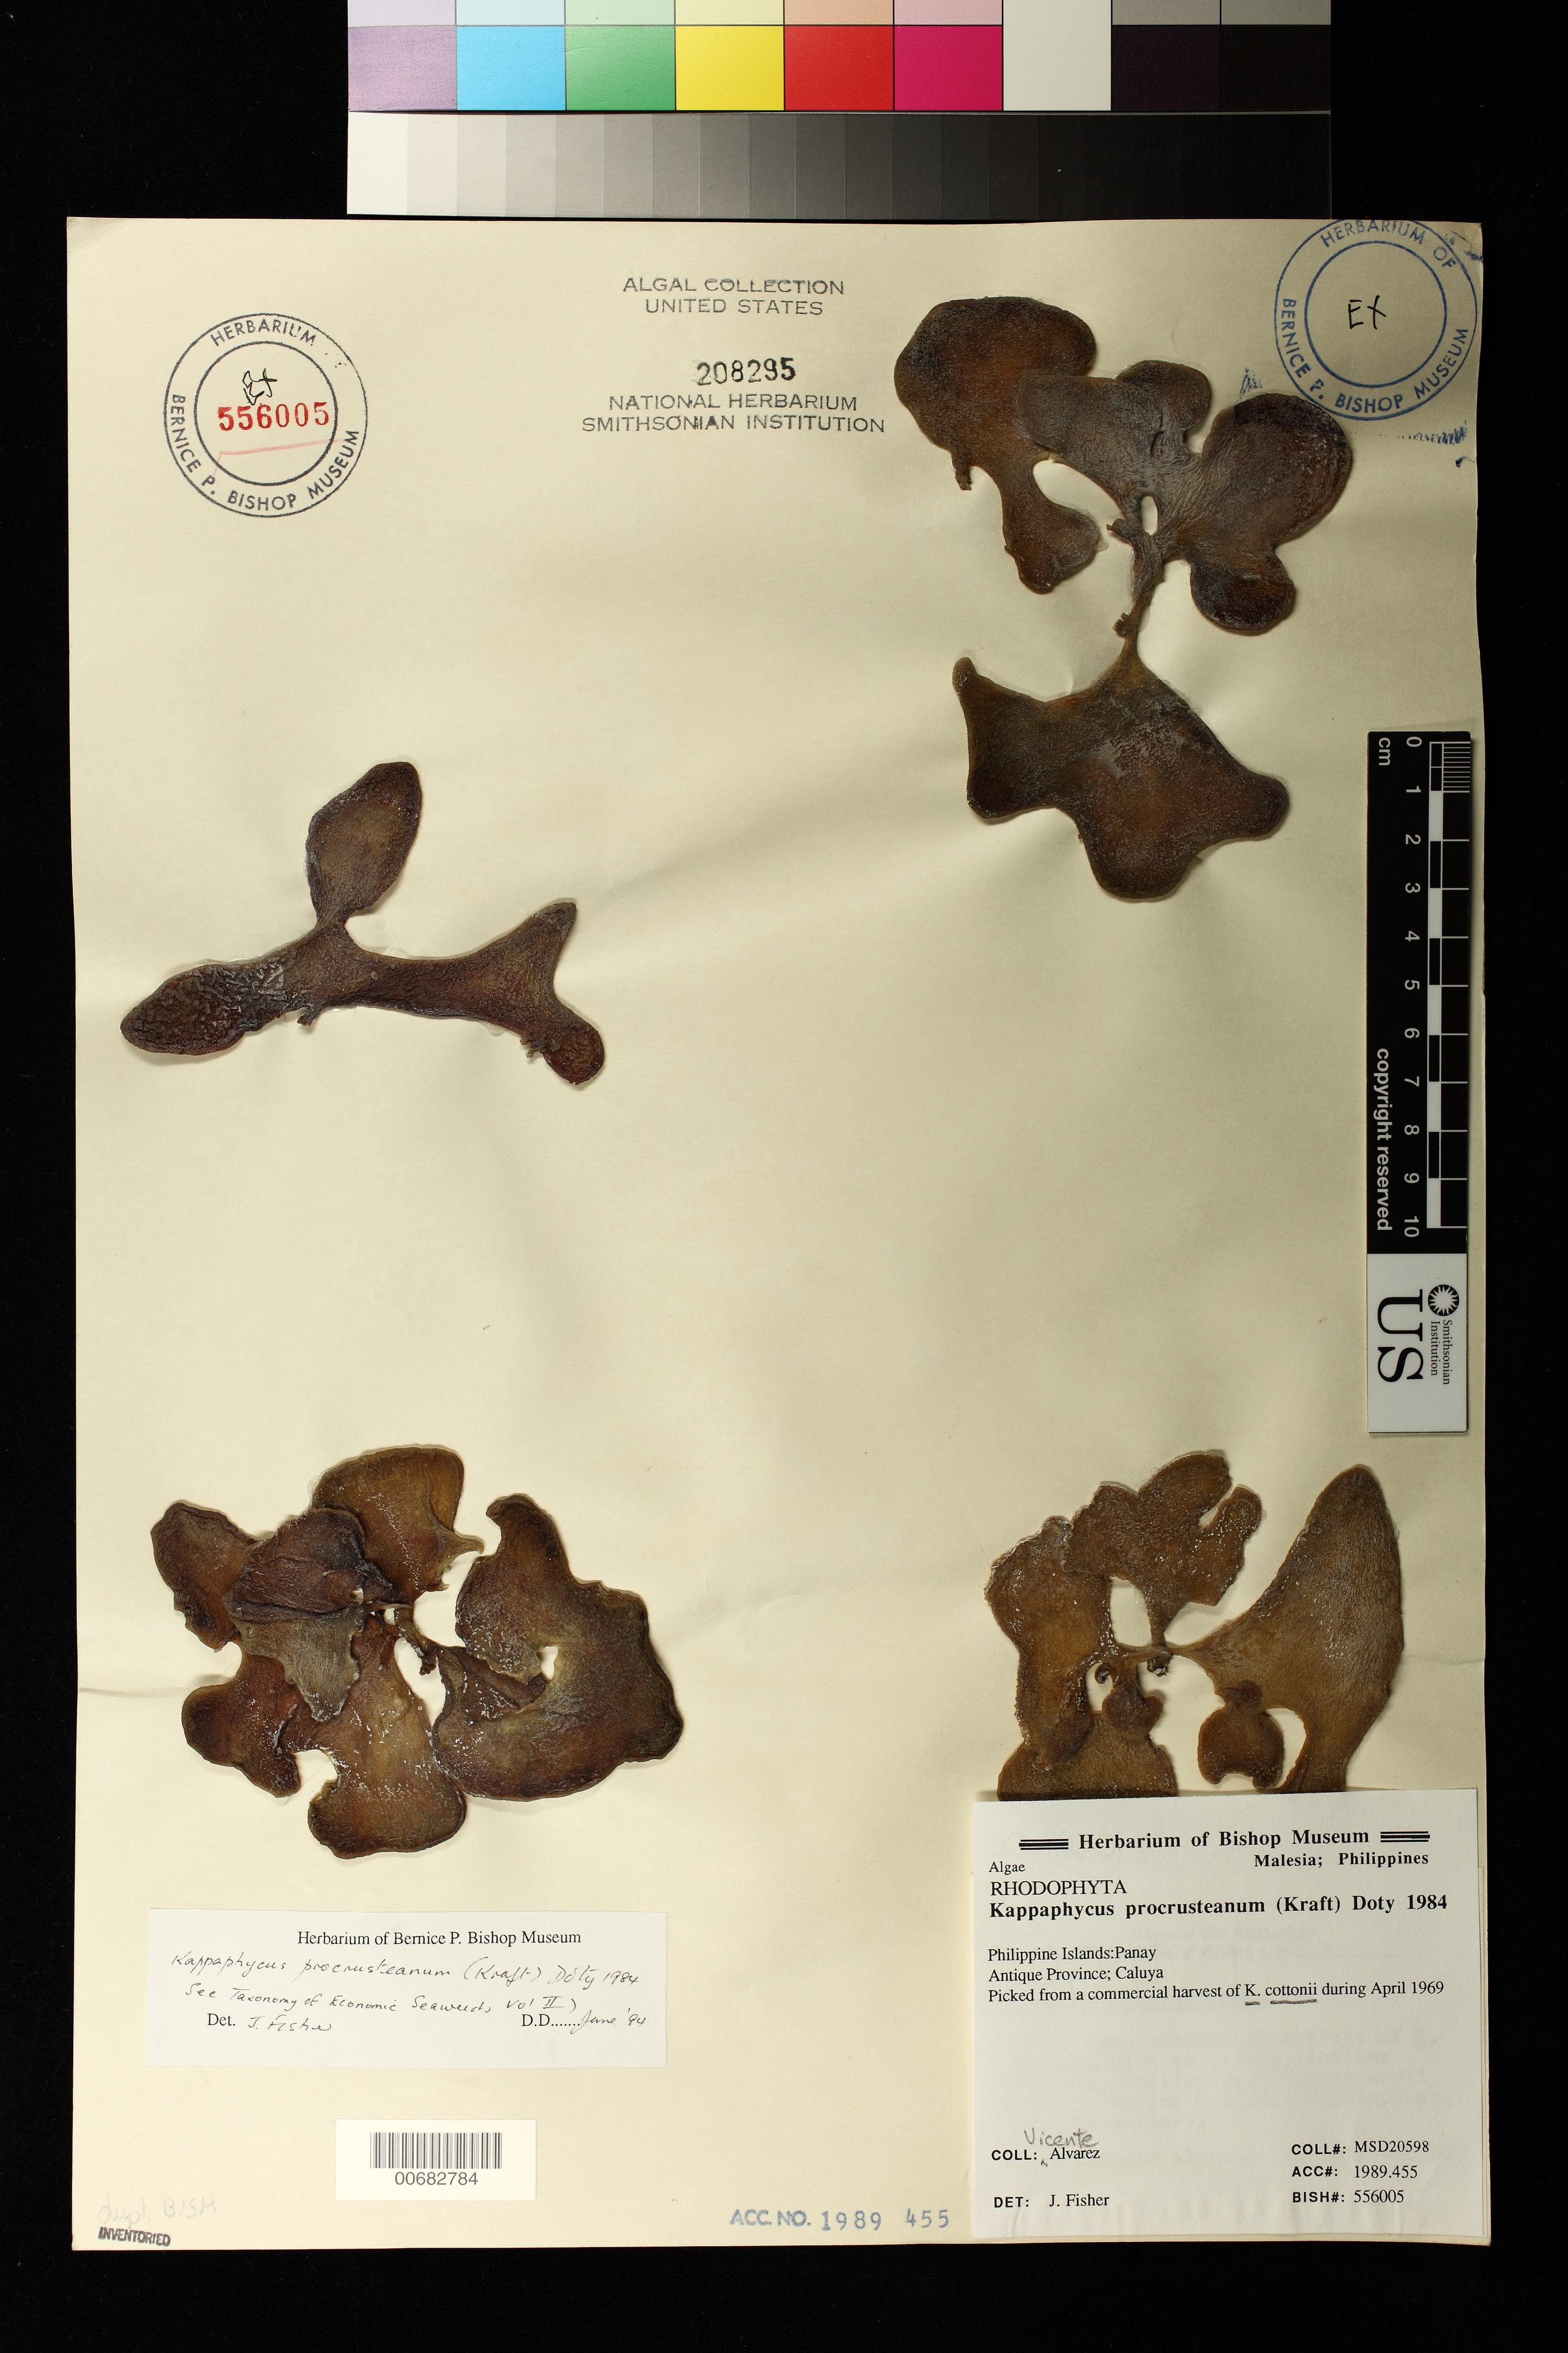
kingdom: Plantae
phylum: Rhodophyta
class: Florideophyceae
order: Gigartinales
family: Solieriaceae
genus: Kappaphycus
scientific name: Kappaphycus procrusteanus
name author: (G.T.Kraft) Doty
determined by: Fisher, Jack R.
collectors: V. B. Alvarez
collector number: MSD 20598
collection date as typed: Apr 1969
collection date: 1969-04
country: Philippines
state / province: Western Visayas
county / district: Antique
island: Panay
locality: Caluya (Note: Is a commercial harvest made by Marine Colloids Philippines, Inc.)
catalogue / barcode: US 208295